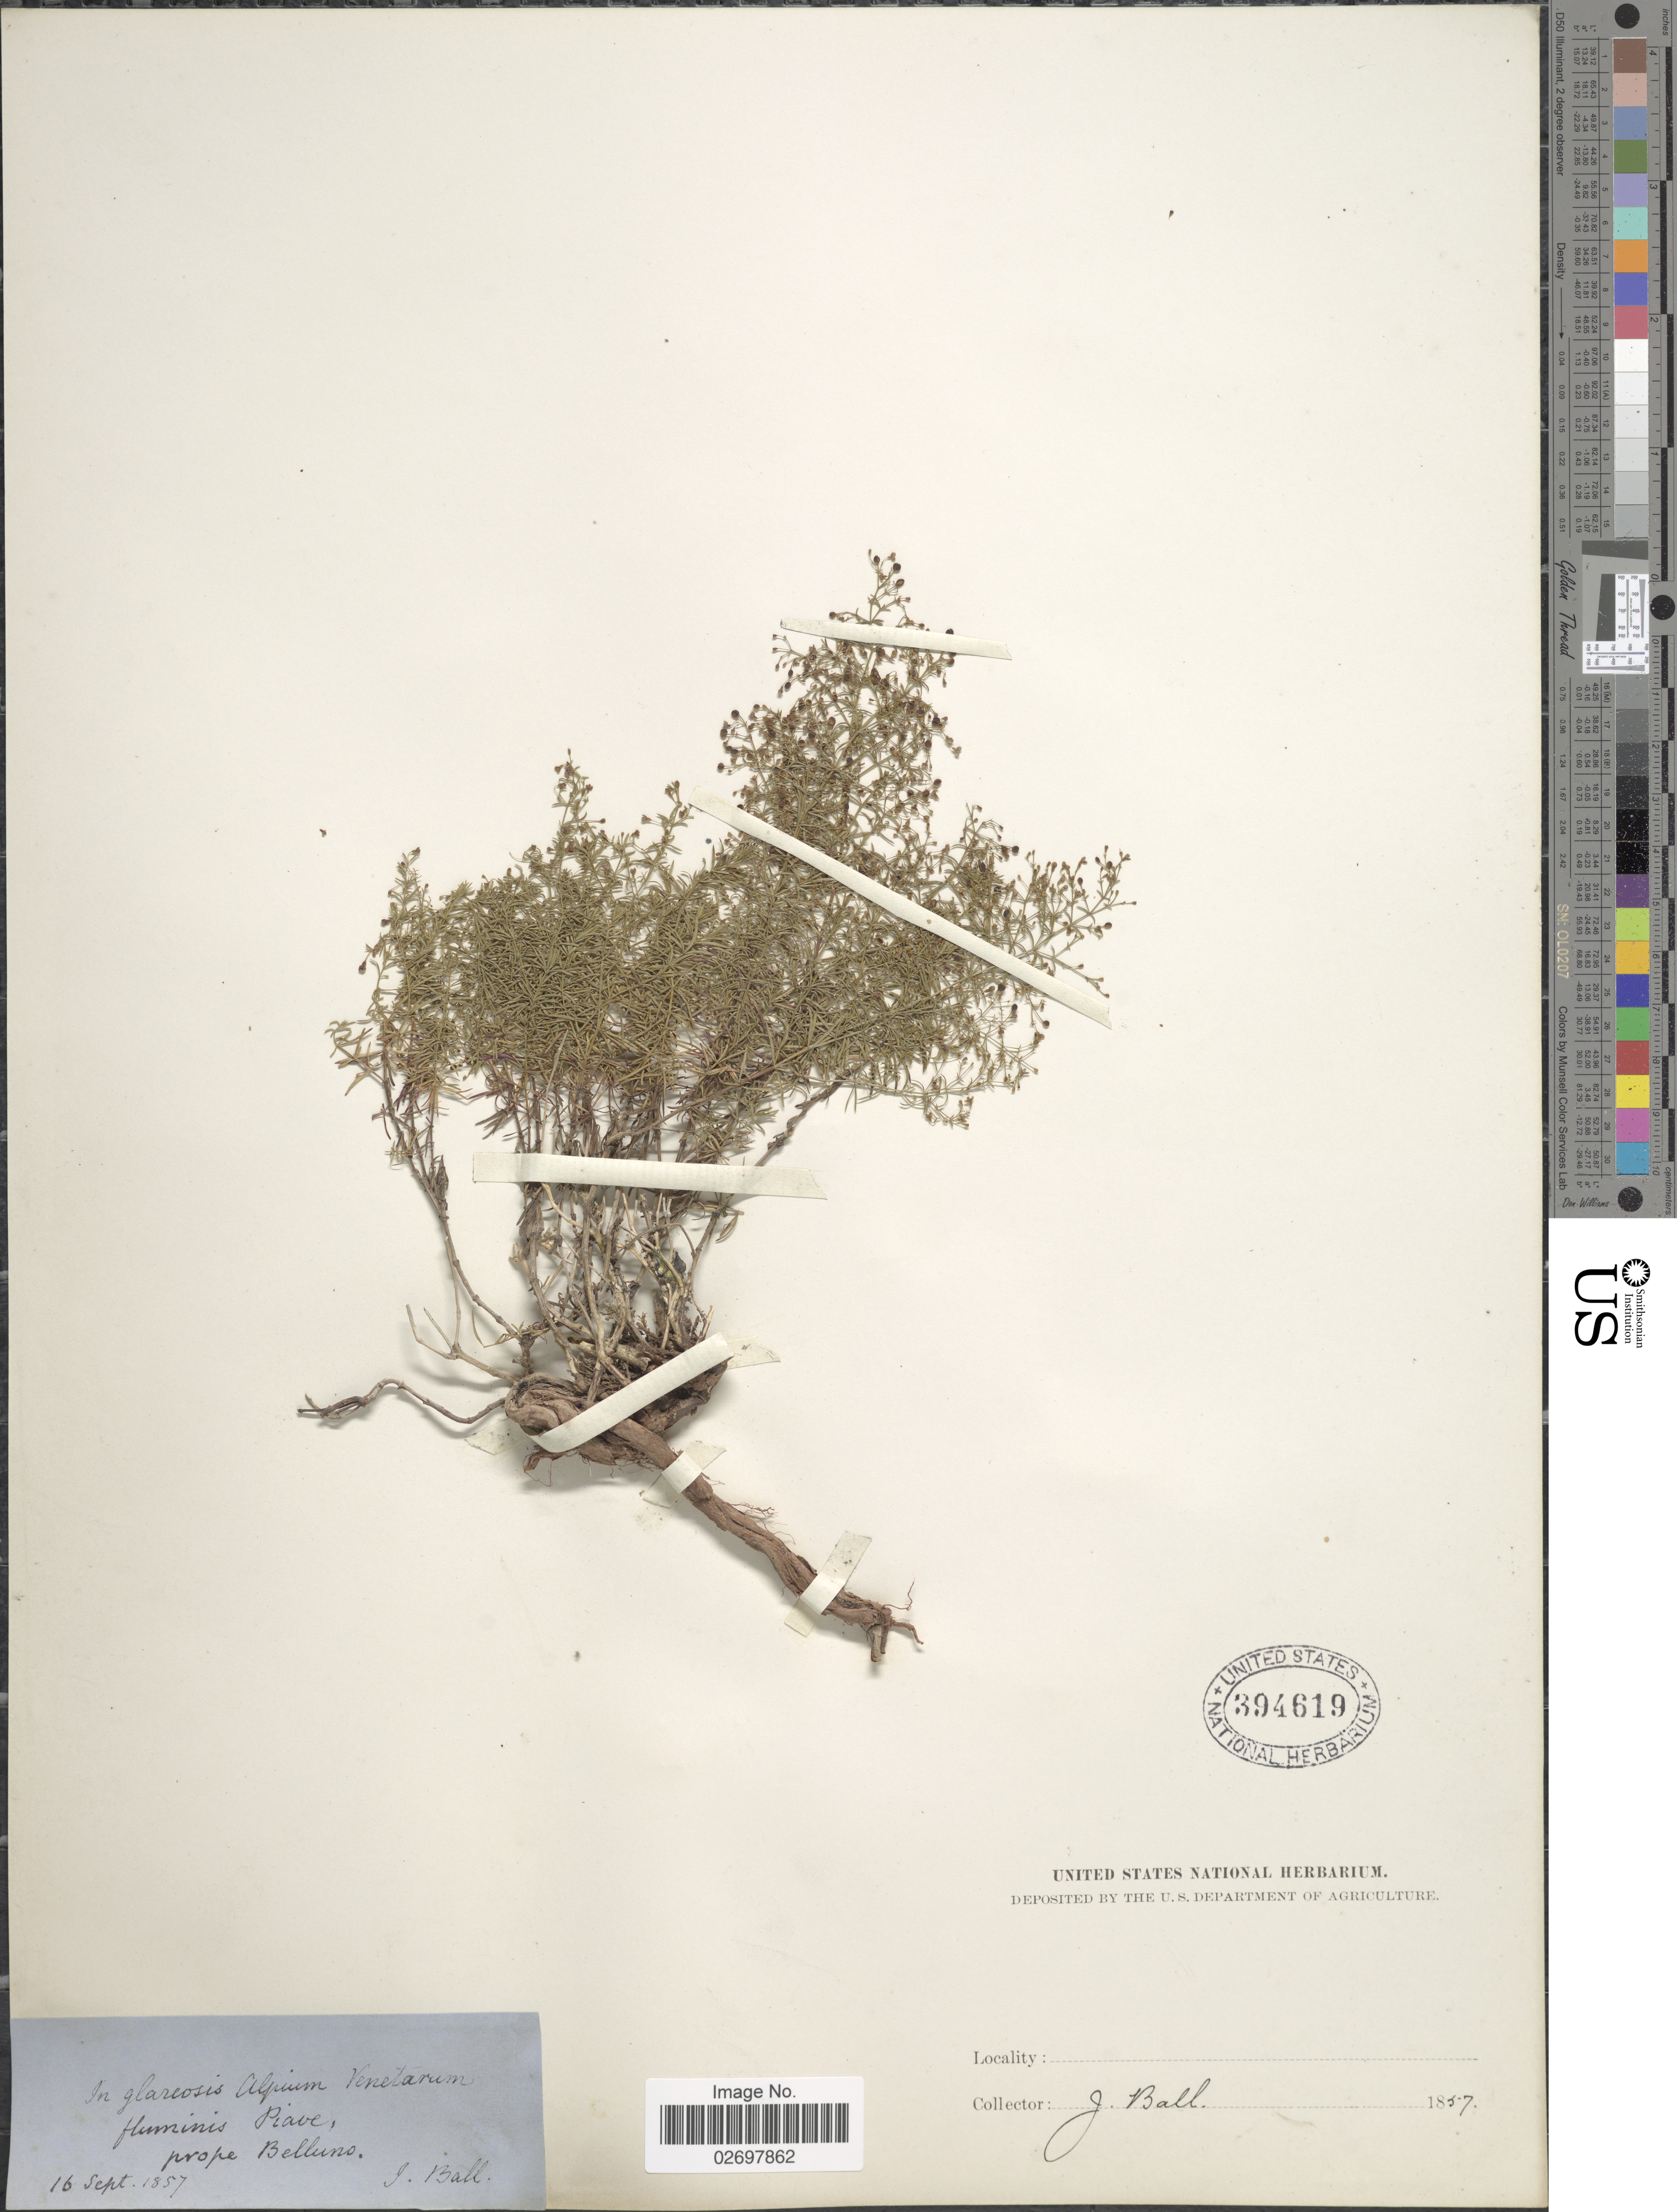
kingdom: Plantae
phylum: Tracheophyta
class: Magnoliopsida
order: Gentianales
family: Rubiaceae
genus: Galium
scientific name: Galium sp.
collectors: J. Ball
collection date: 1857-09-16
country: Italy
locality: In glarcosis Alpium Venetarum, fluminis Piave, prope Belluns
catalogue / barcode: US 394619